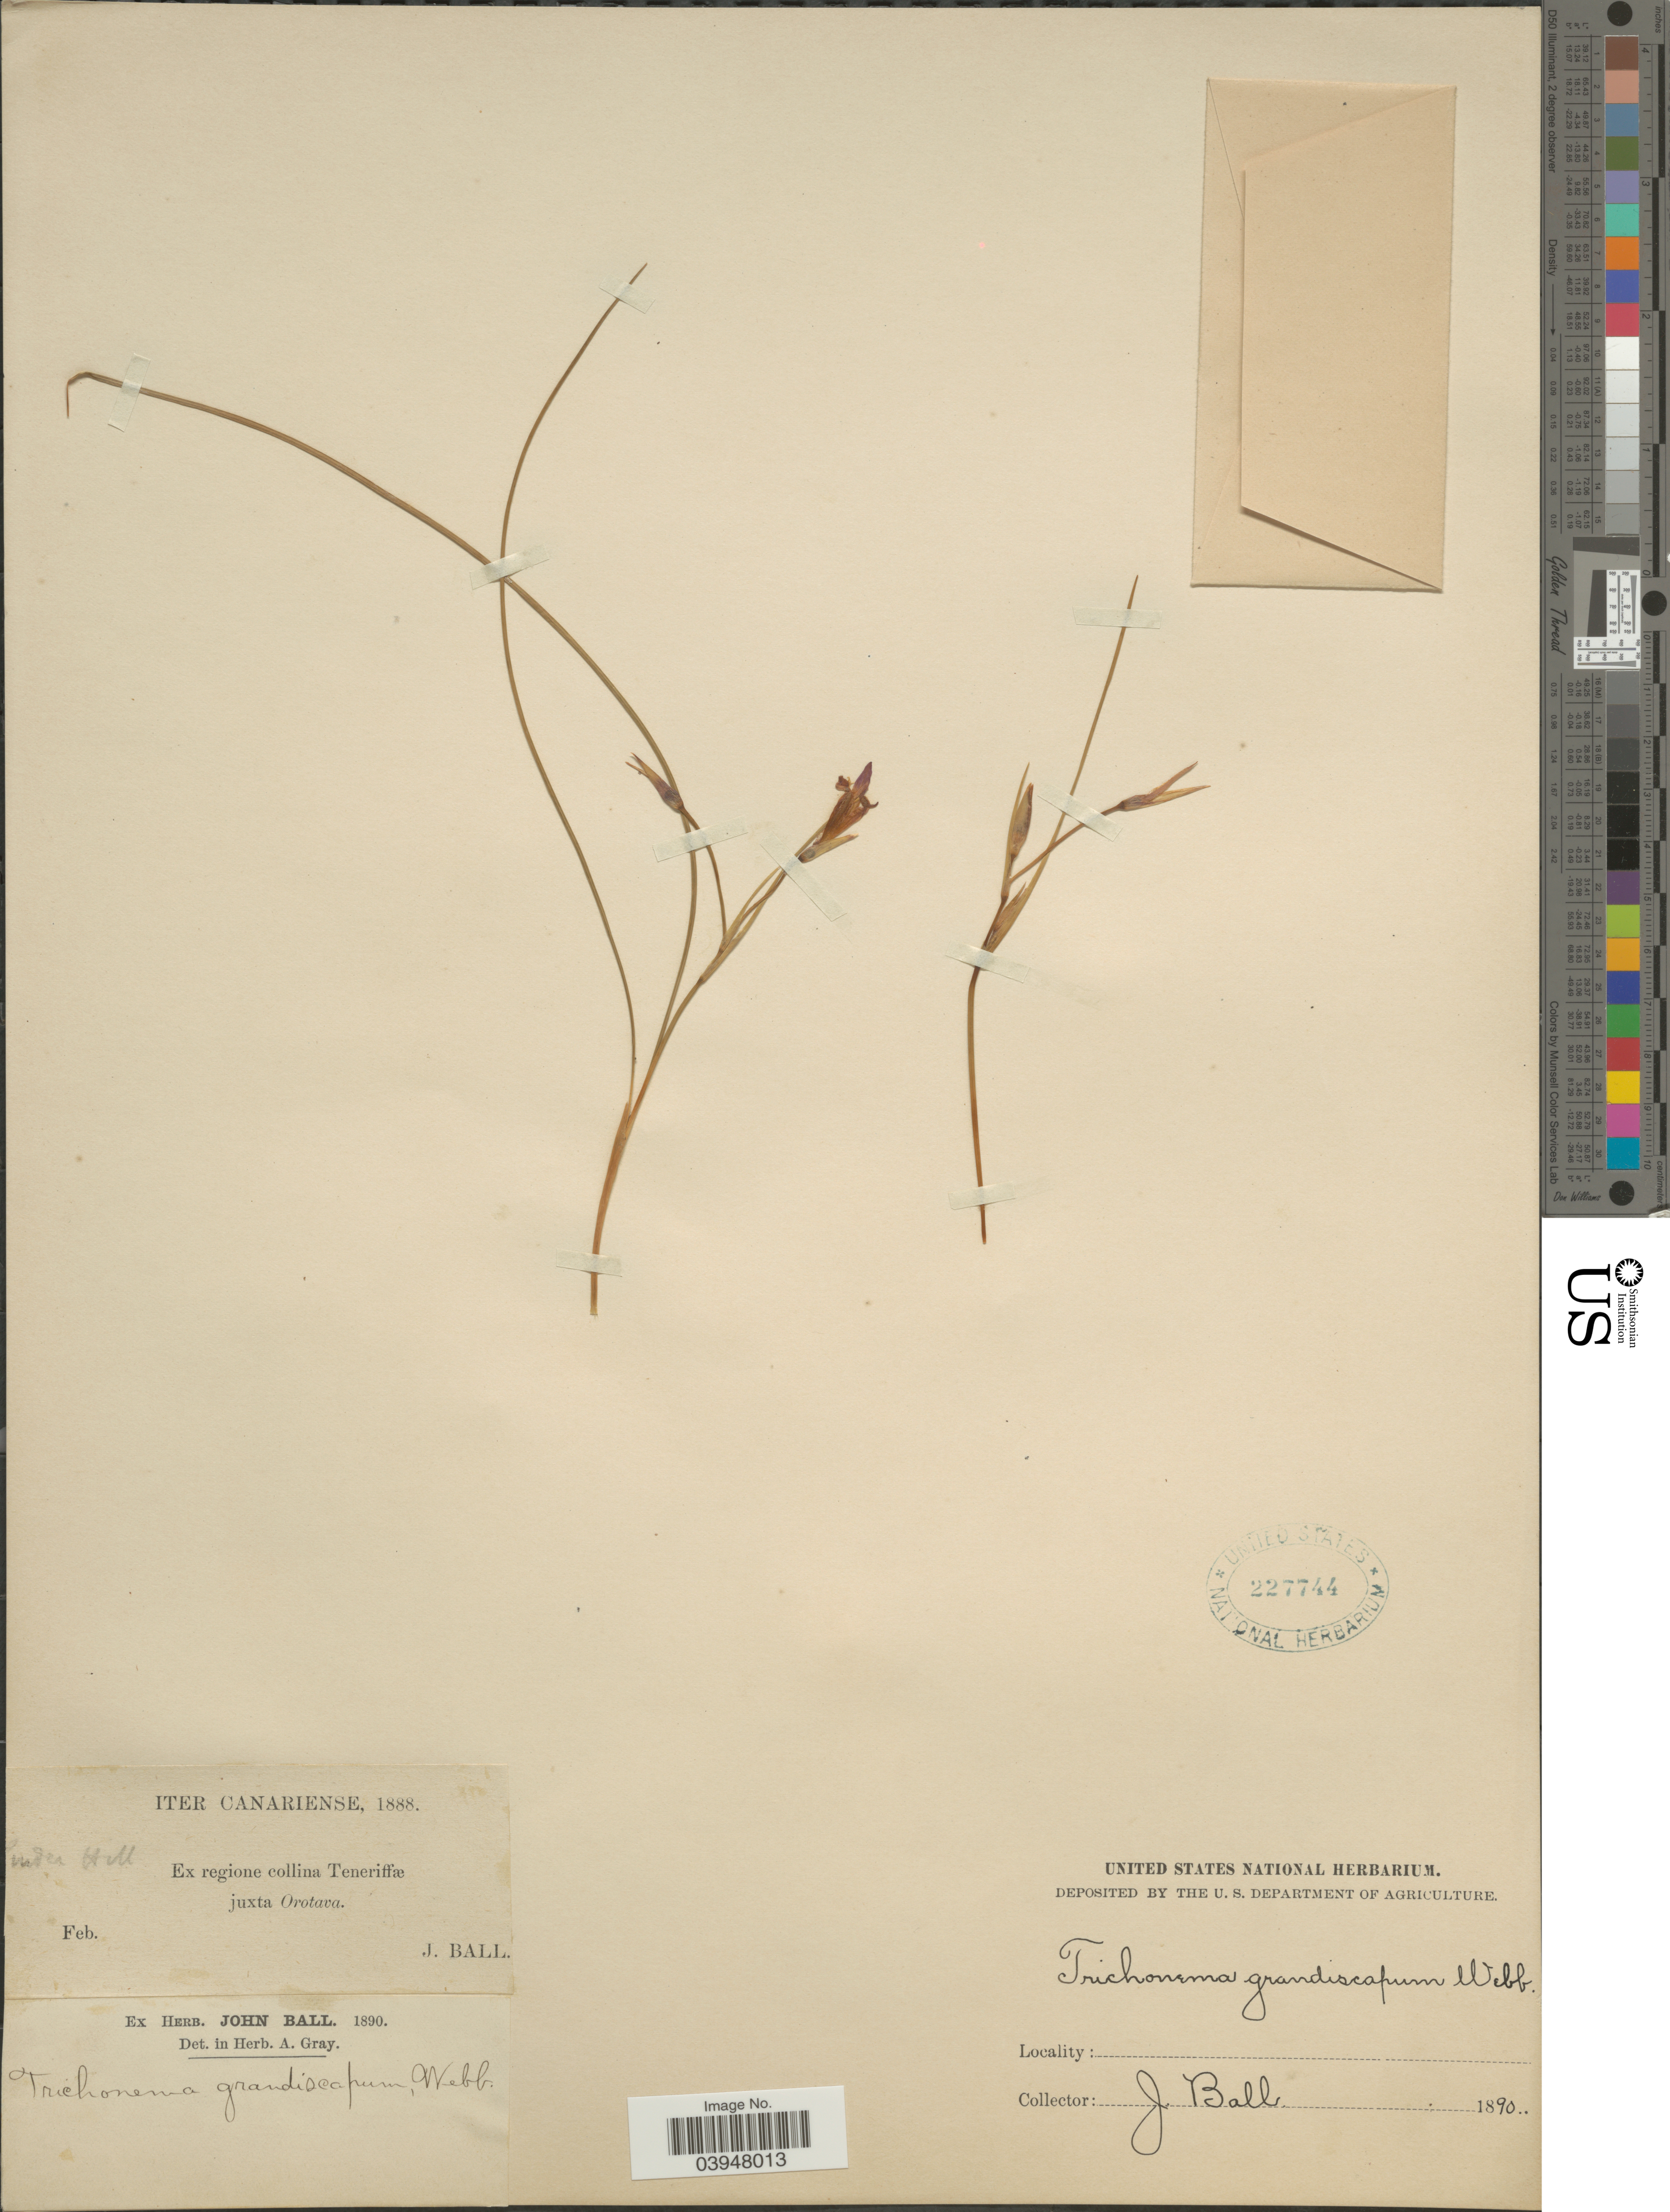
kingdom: Plantae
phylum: Tracheophyta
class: Liliopsida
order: Asparagales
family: Iridaceae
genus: Romulea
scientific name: Romulea grandiscapa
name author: (Webb) J. Gay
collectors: J. Ball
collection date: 1888-02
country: Spain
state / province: Canarias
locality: Ex regione collina Teneriffæ juxta Orotava.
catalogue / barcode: US 227744